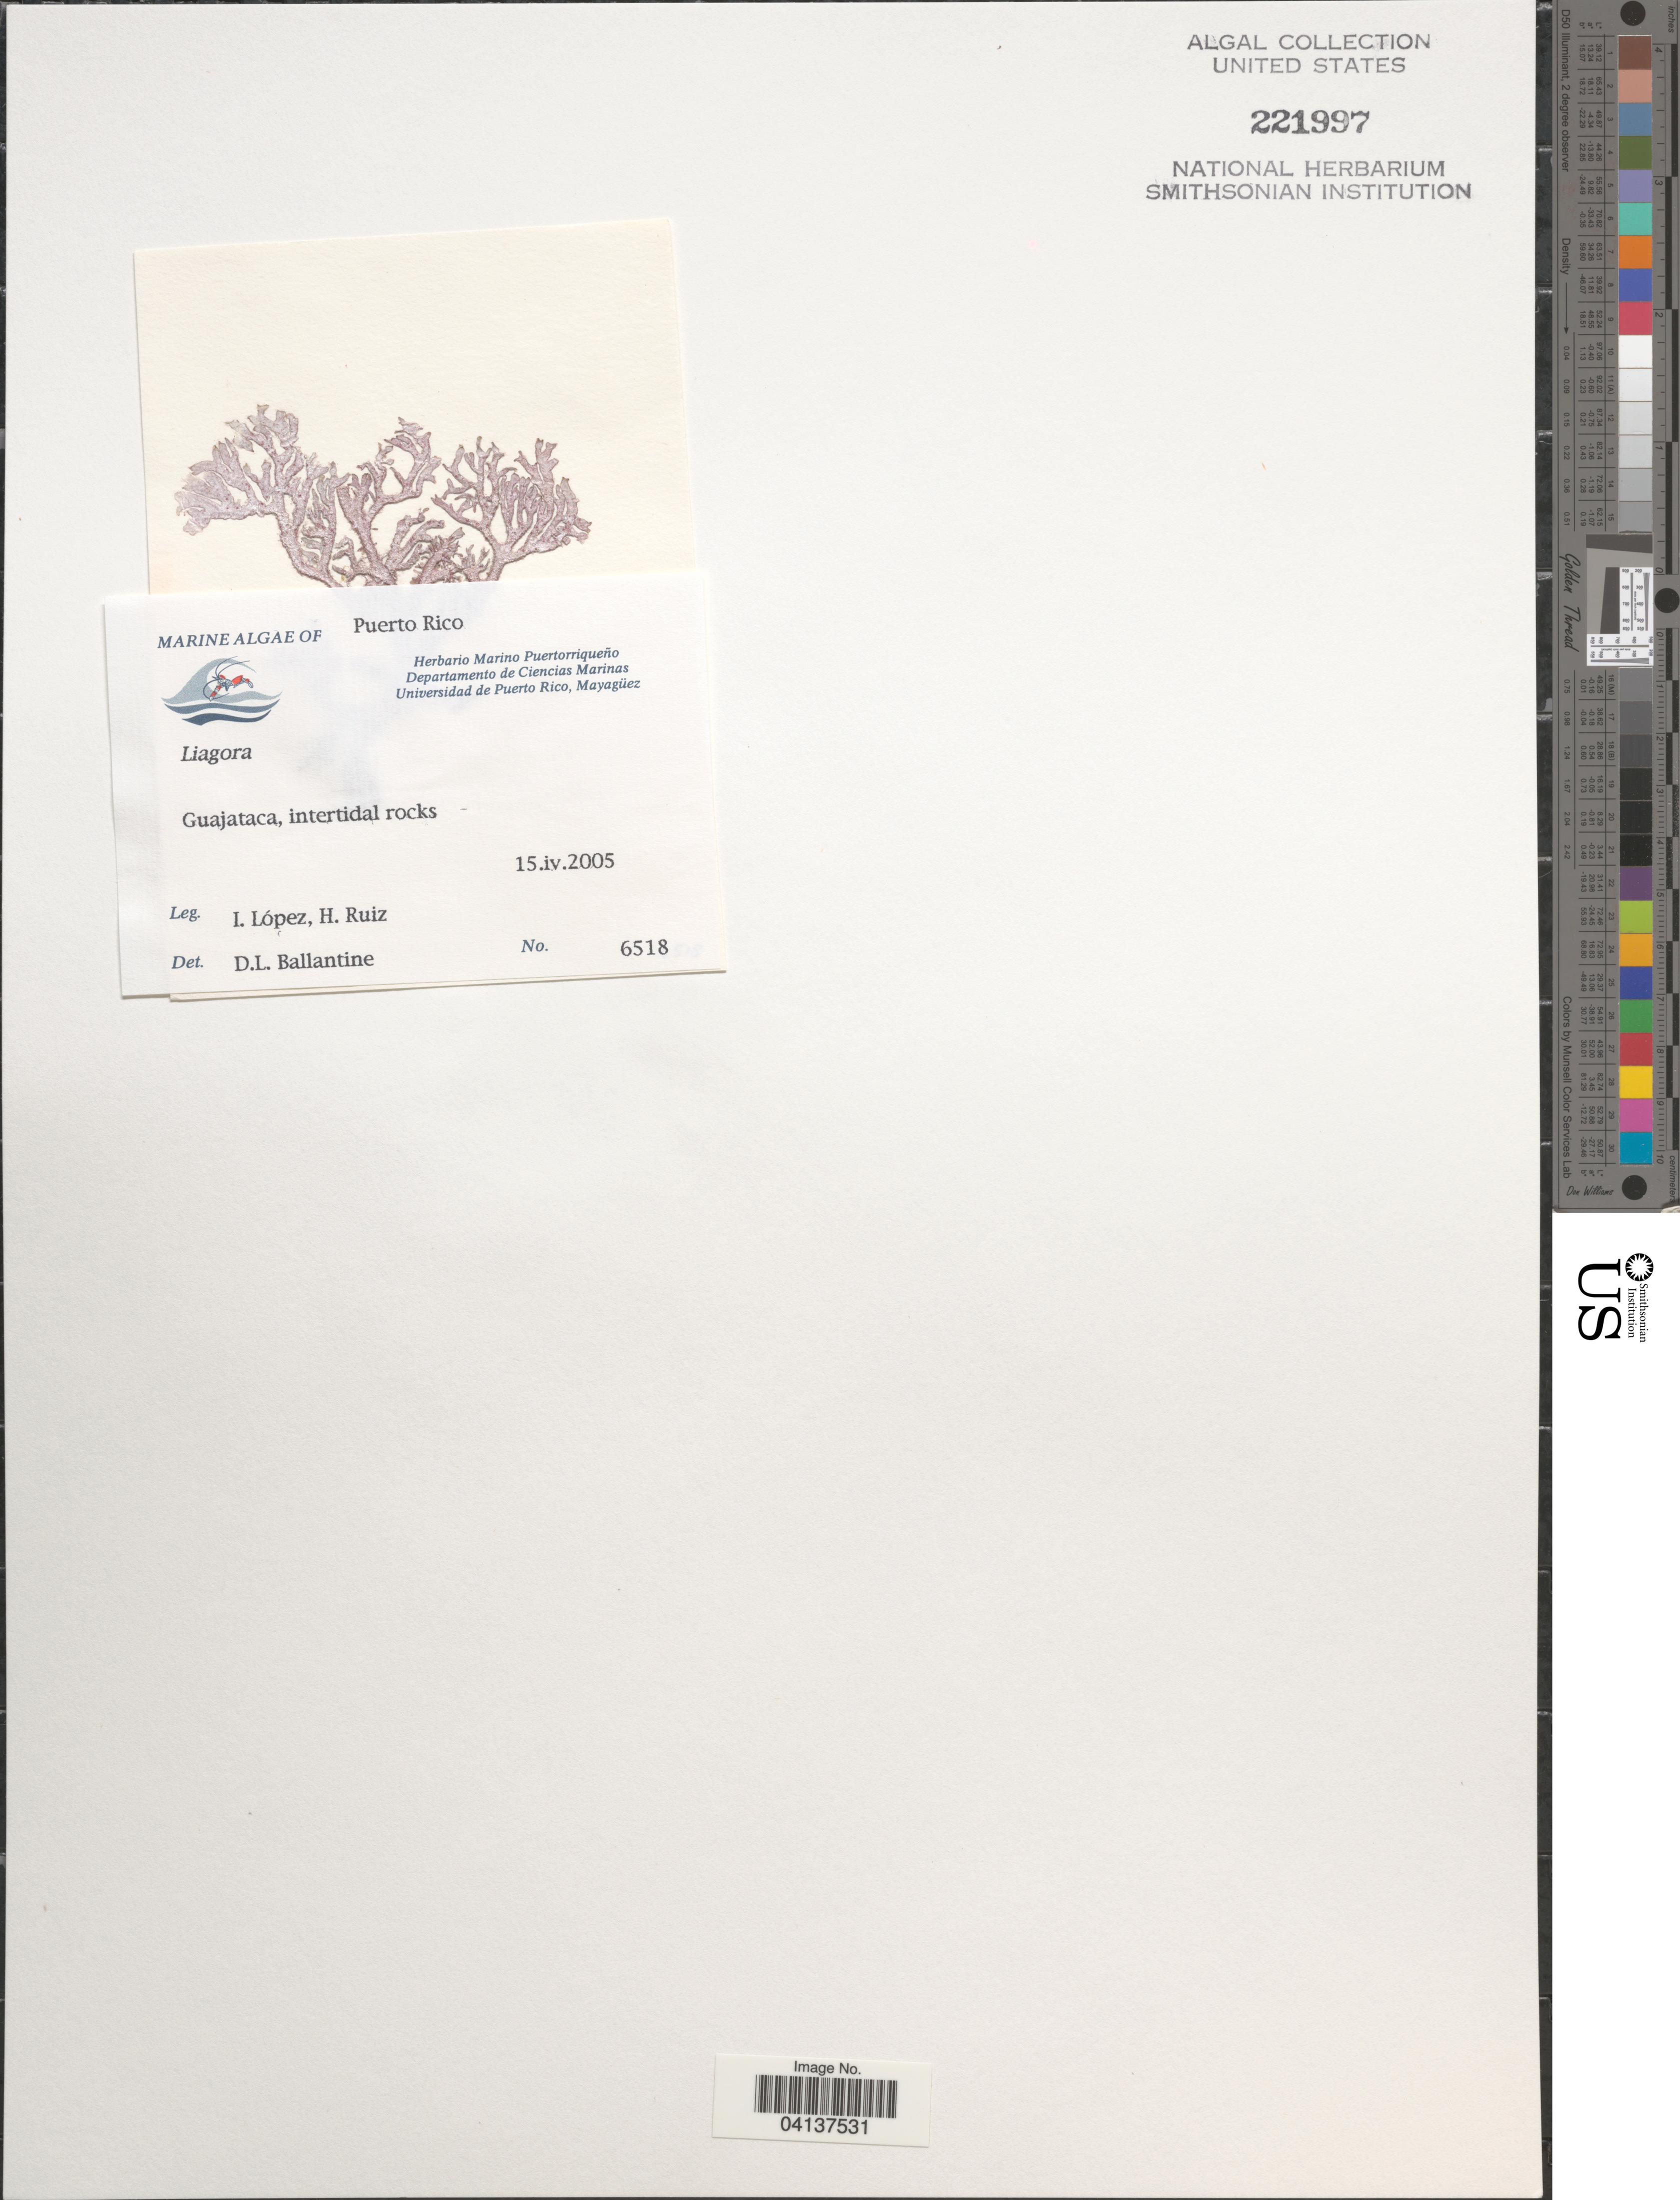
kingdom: Plantae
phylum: Rhodophyta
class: Florideophyceae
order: Nemaliales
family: Liagoraceae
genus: Liagora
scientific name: Liagora sp.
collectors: I. Lopéz & H. Ruiz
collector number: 6518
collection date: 2005-04-15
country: Puerto Rico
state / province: Guajataca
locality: Intertidal rocks.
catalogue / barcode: US 221997